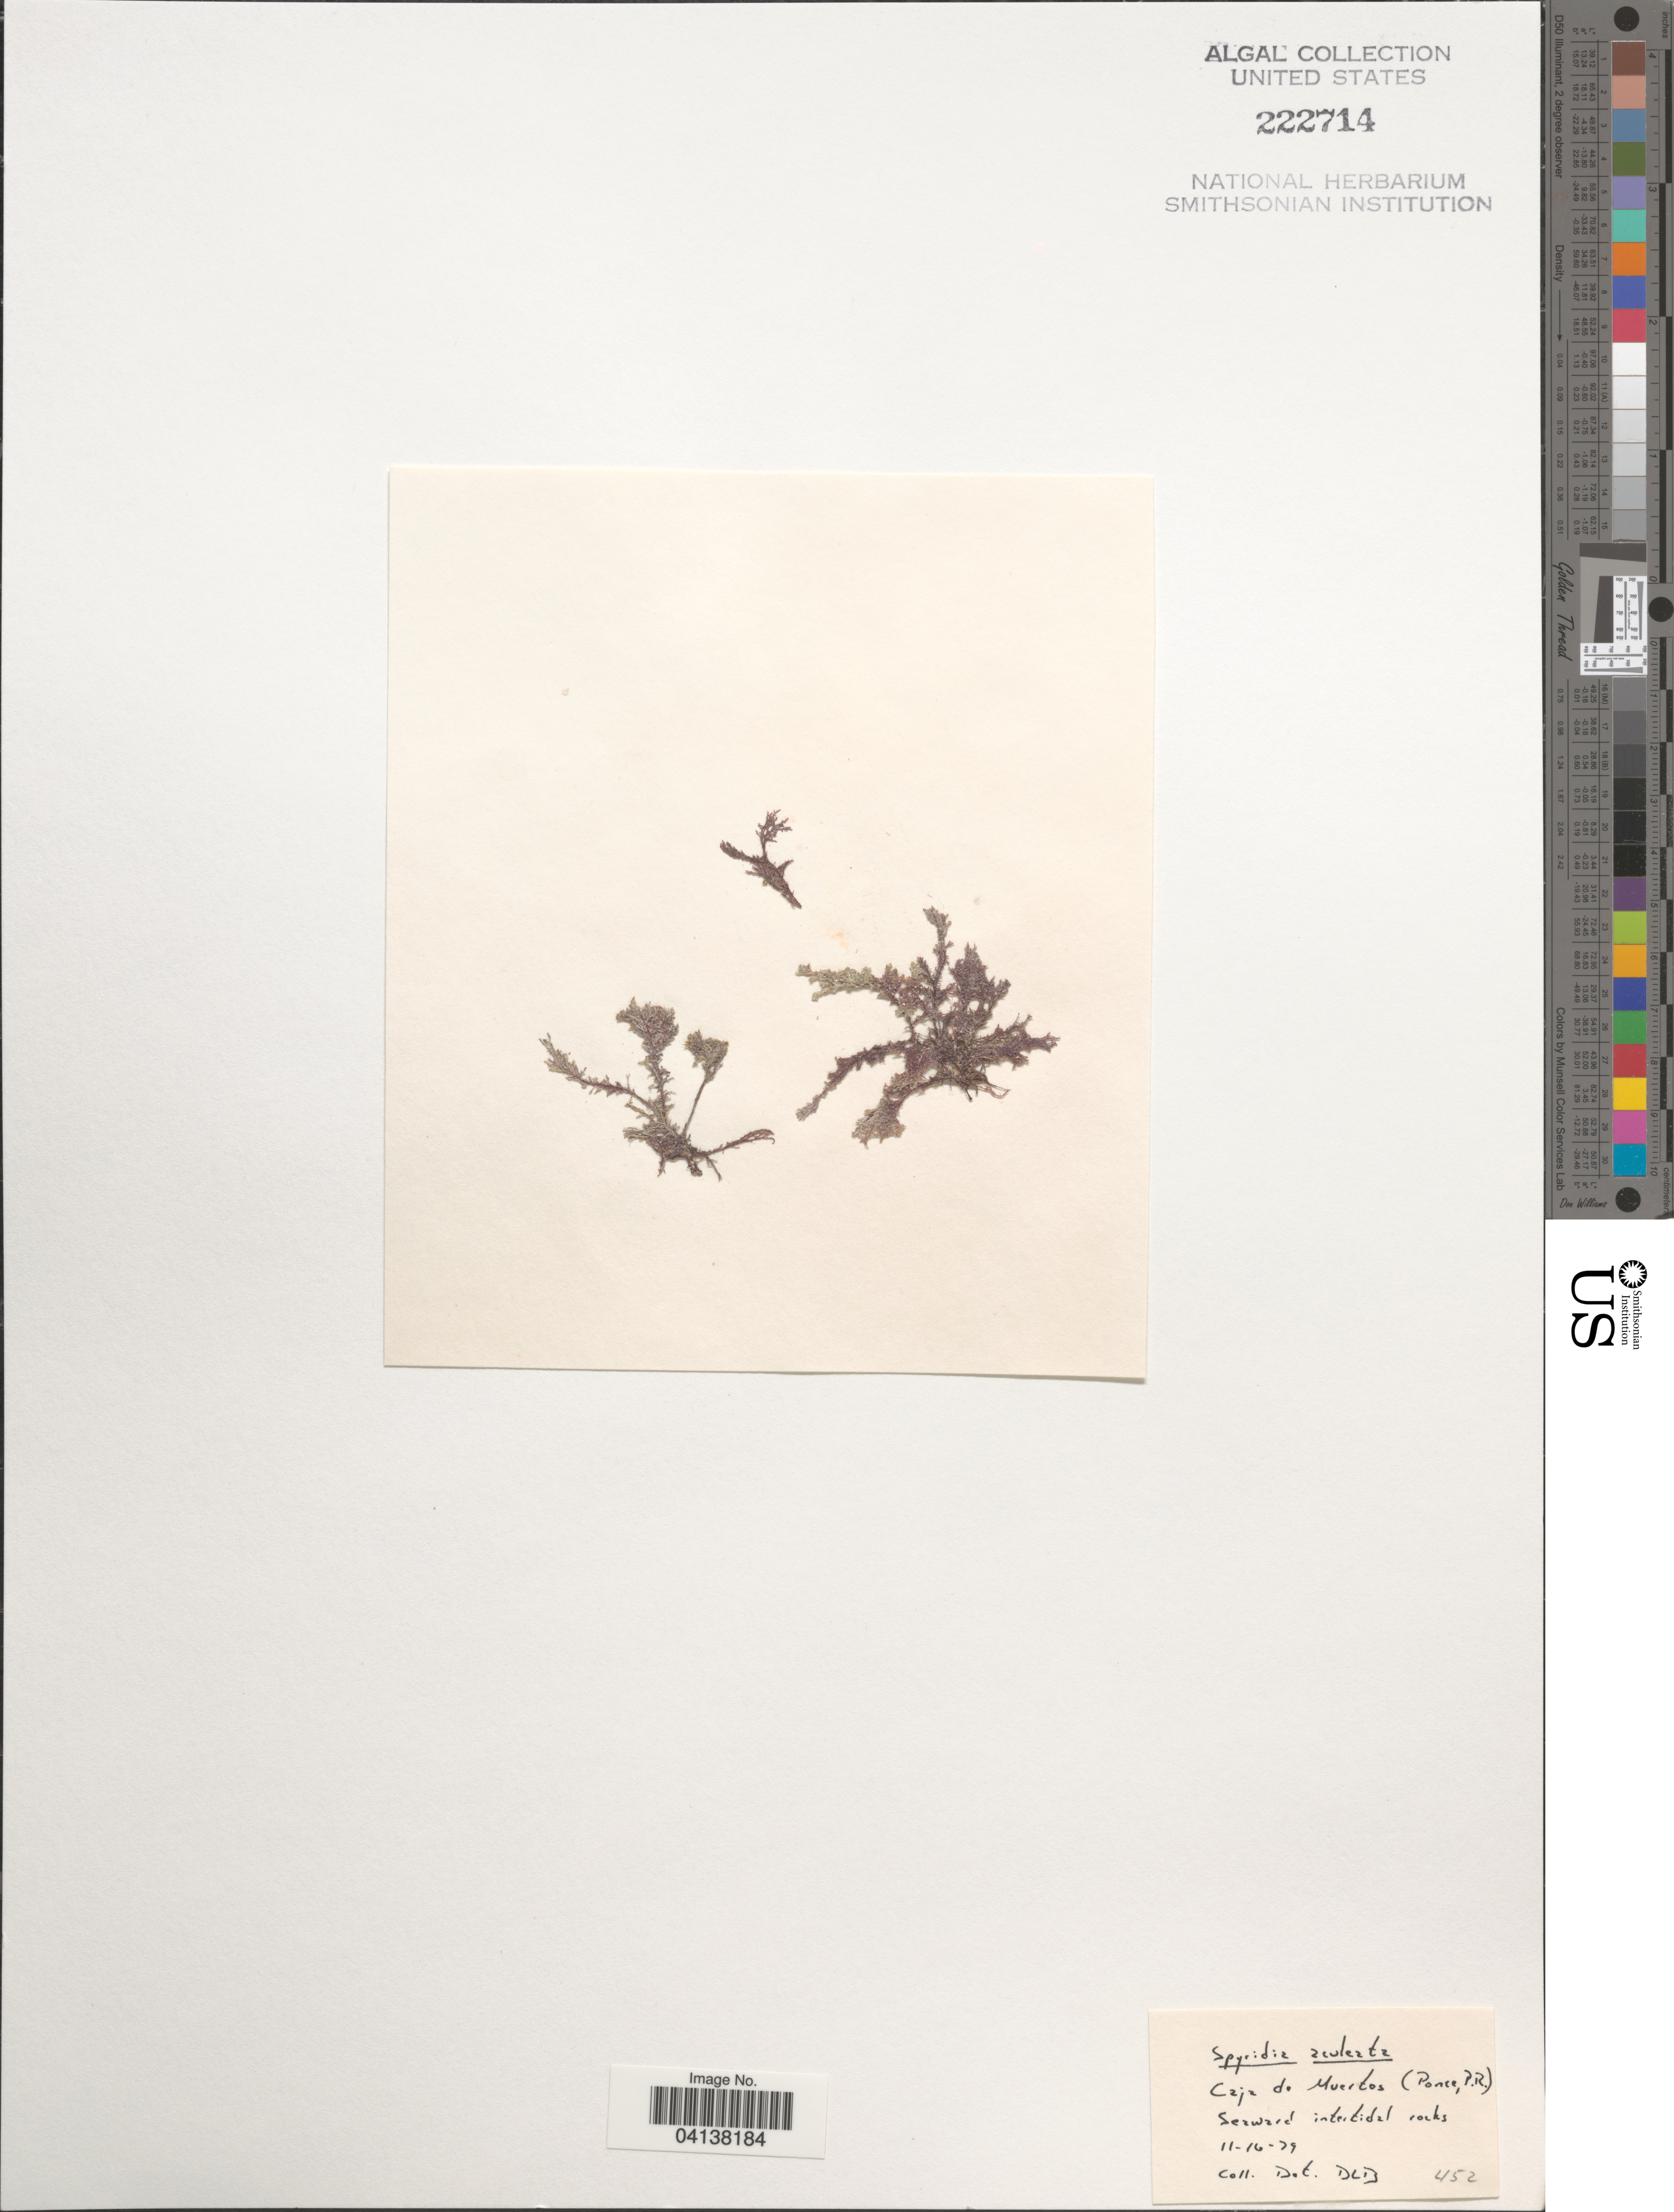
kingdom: Plantae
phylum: Rhodophyta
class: Florideophyceae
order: Ceramiales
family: Spyridiaceae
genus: Spyridia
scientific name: Spyridia aculeata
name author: (C. Agardh ex Decne.) Kütz.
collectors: D. L. B.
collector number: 452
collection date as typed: Transcribed d/m/y: 16/11/79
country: Puerto Rico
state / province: Ponce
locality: Caja de Muertos. Seaward intertidal rocks.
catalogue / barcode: US 222714